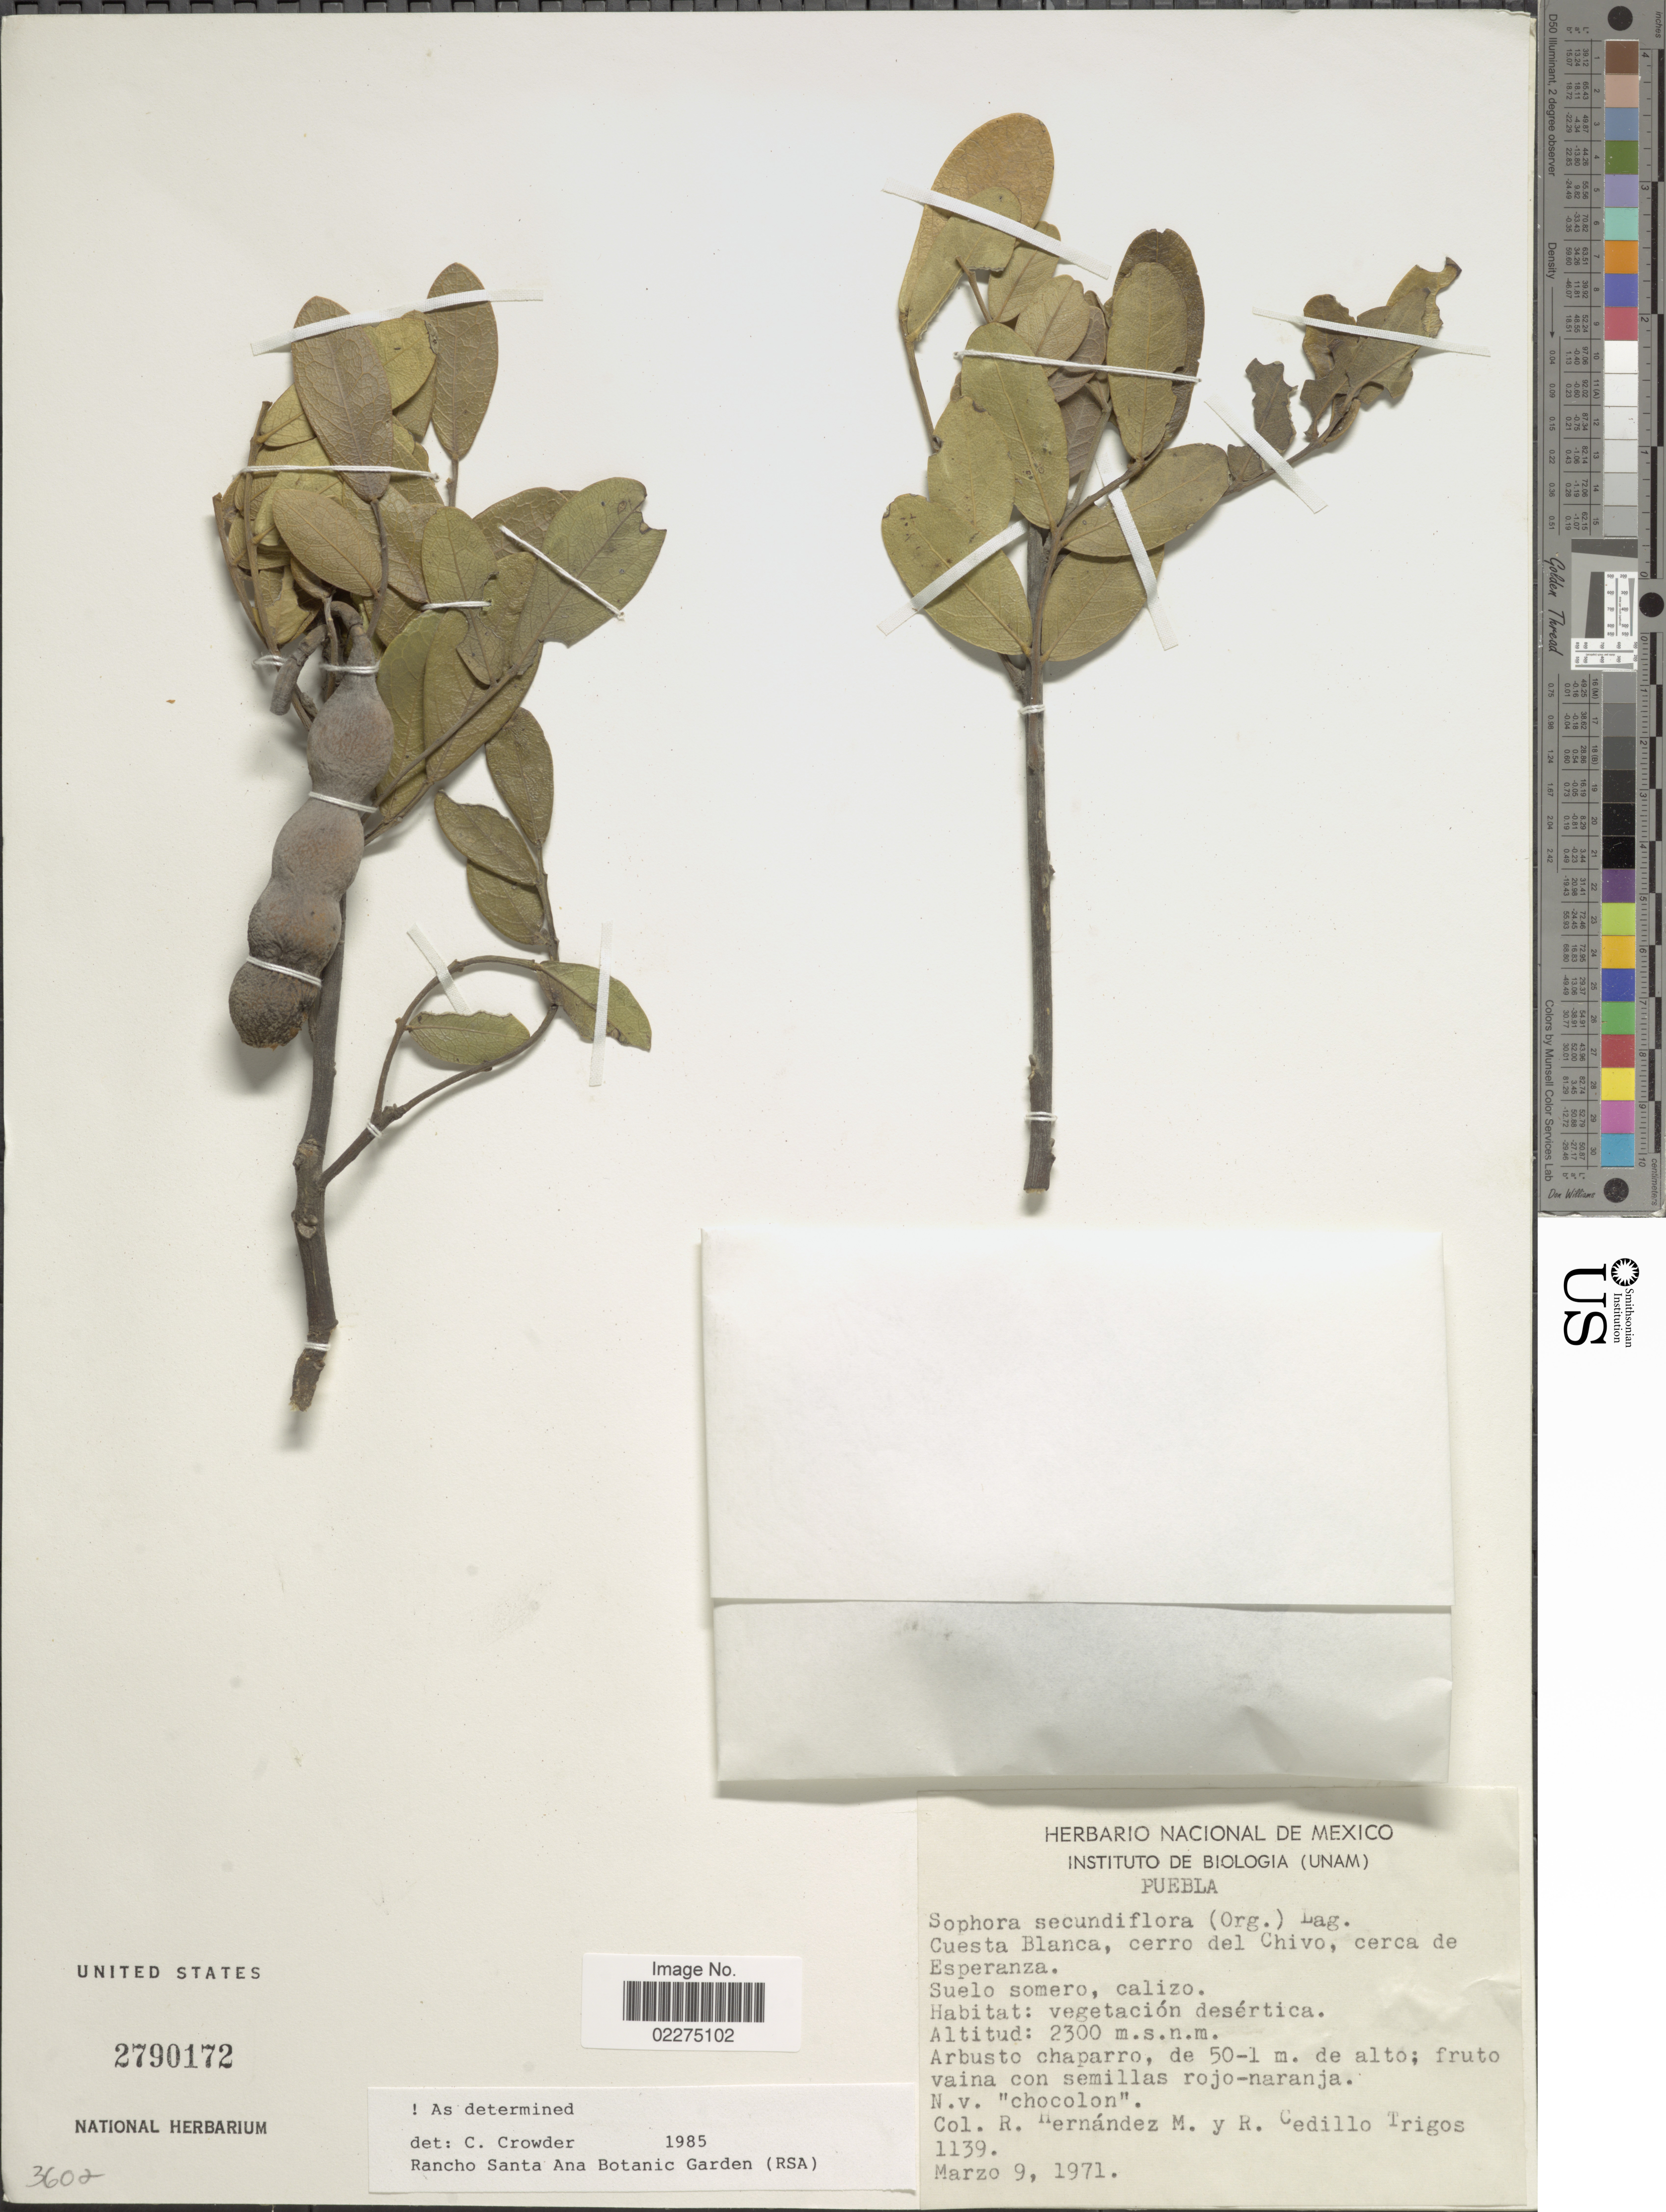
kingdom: Plantae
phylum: Tracheophyta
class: Magnoliopsida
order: Fabales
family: Fabaceae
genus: Dermatophyllum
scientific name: Dermatophyllum secundiflorum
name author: (Ortega) Gandhi & Reveal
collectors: R. Hernández M. & R. CedilloT.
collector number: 1139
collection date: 1971-03-09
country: Mexico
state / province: Puebla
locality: Cuesta Blanco, cerro del Chivo, cerca de Esperanza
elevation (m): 2300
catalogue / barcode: US 2790172